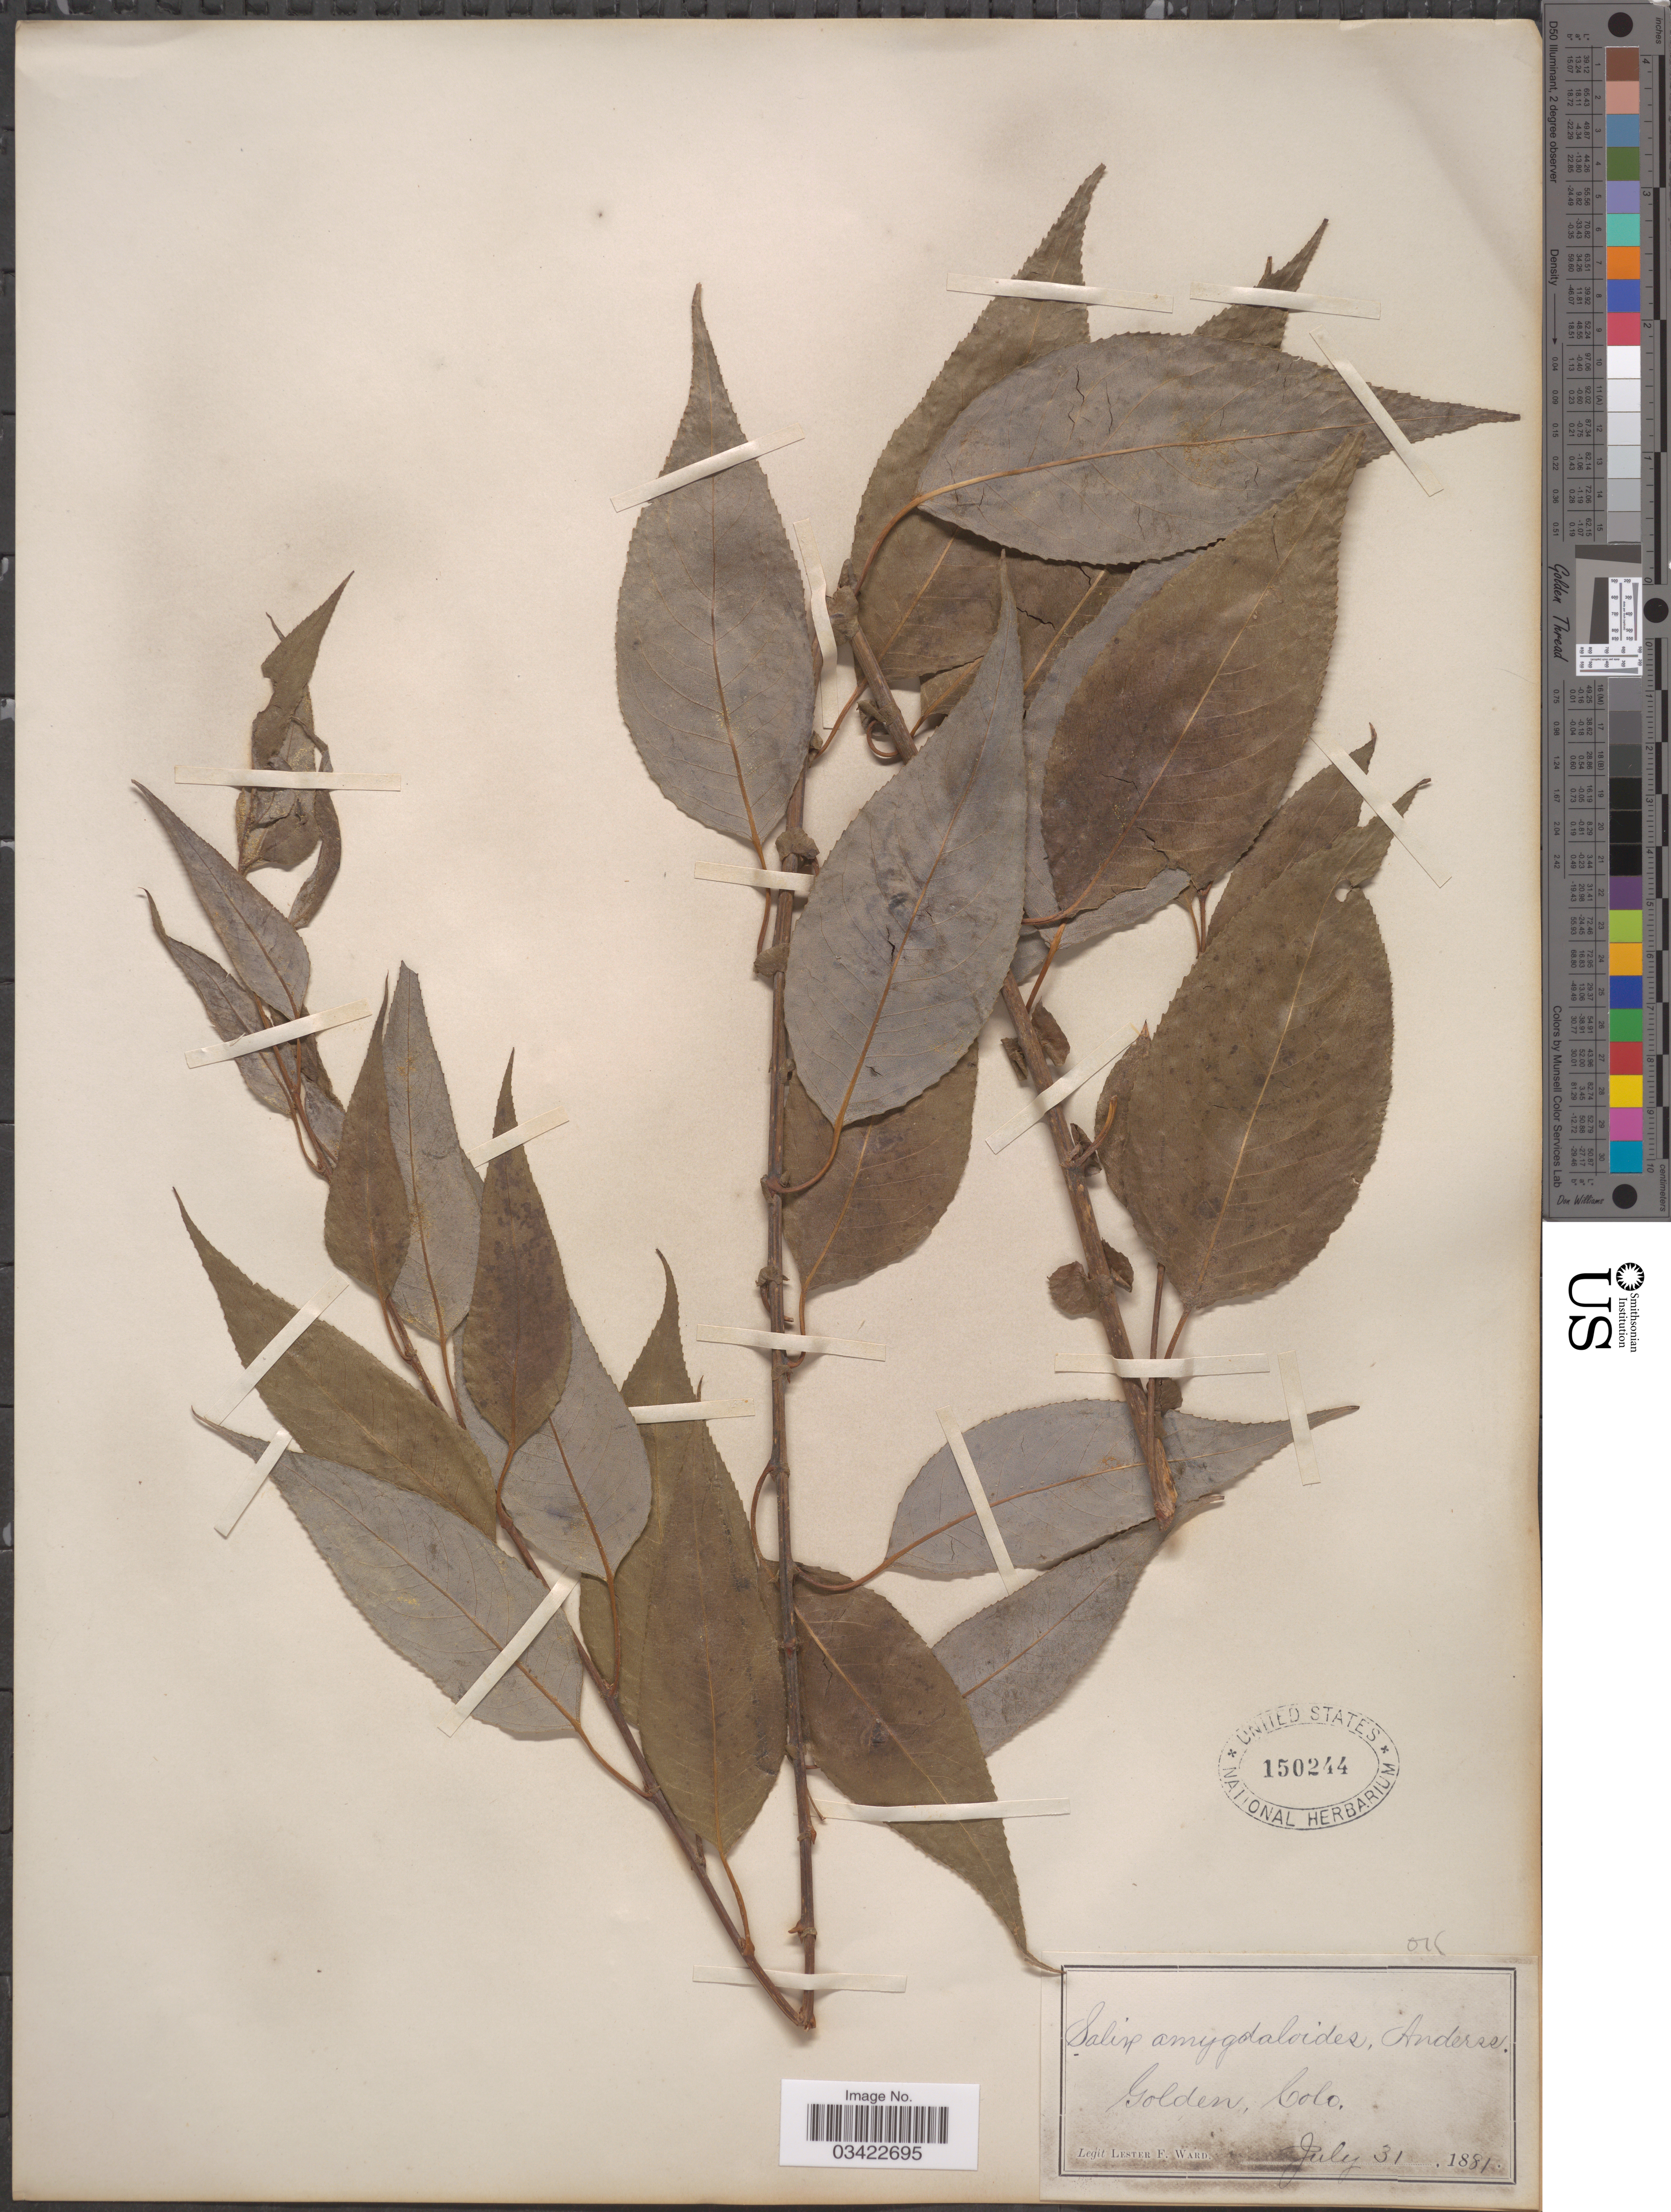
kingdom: Plantae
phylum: Tracheophyta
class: Magnoliopsida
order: Malpighiales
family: Salicaceae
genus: Salix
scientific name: Salix amygdaloides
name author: Andersson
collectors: L. F. Ward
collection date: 1881-07-31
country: United States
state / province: Colorado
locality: Golden.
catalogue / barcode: US 150244